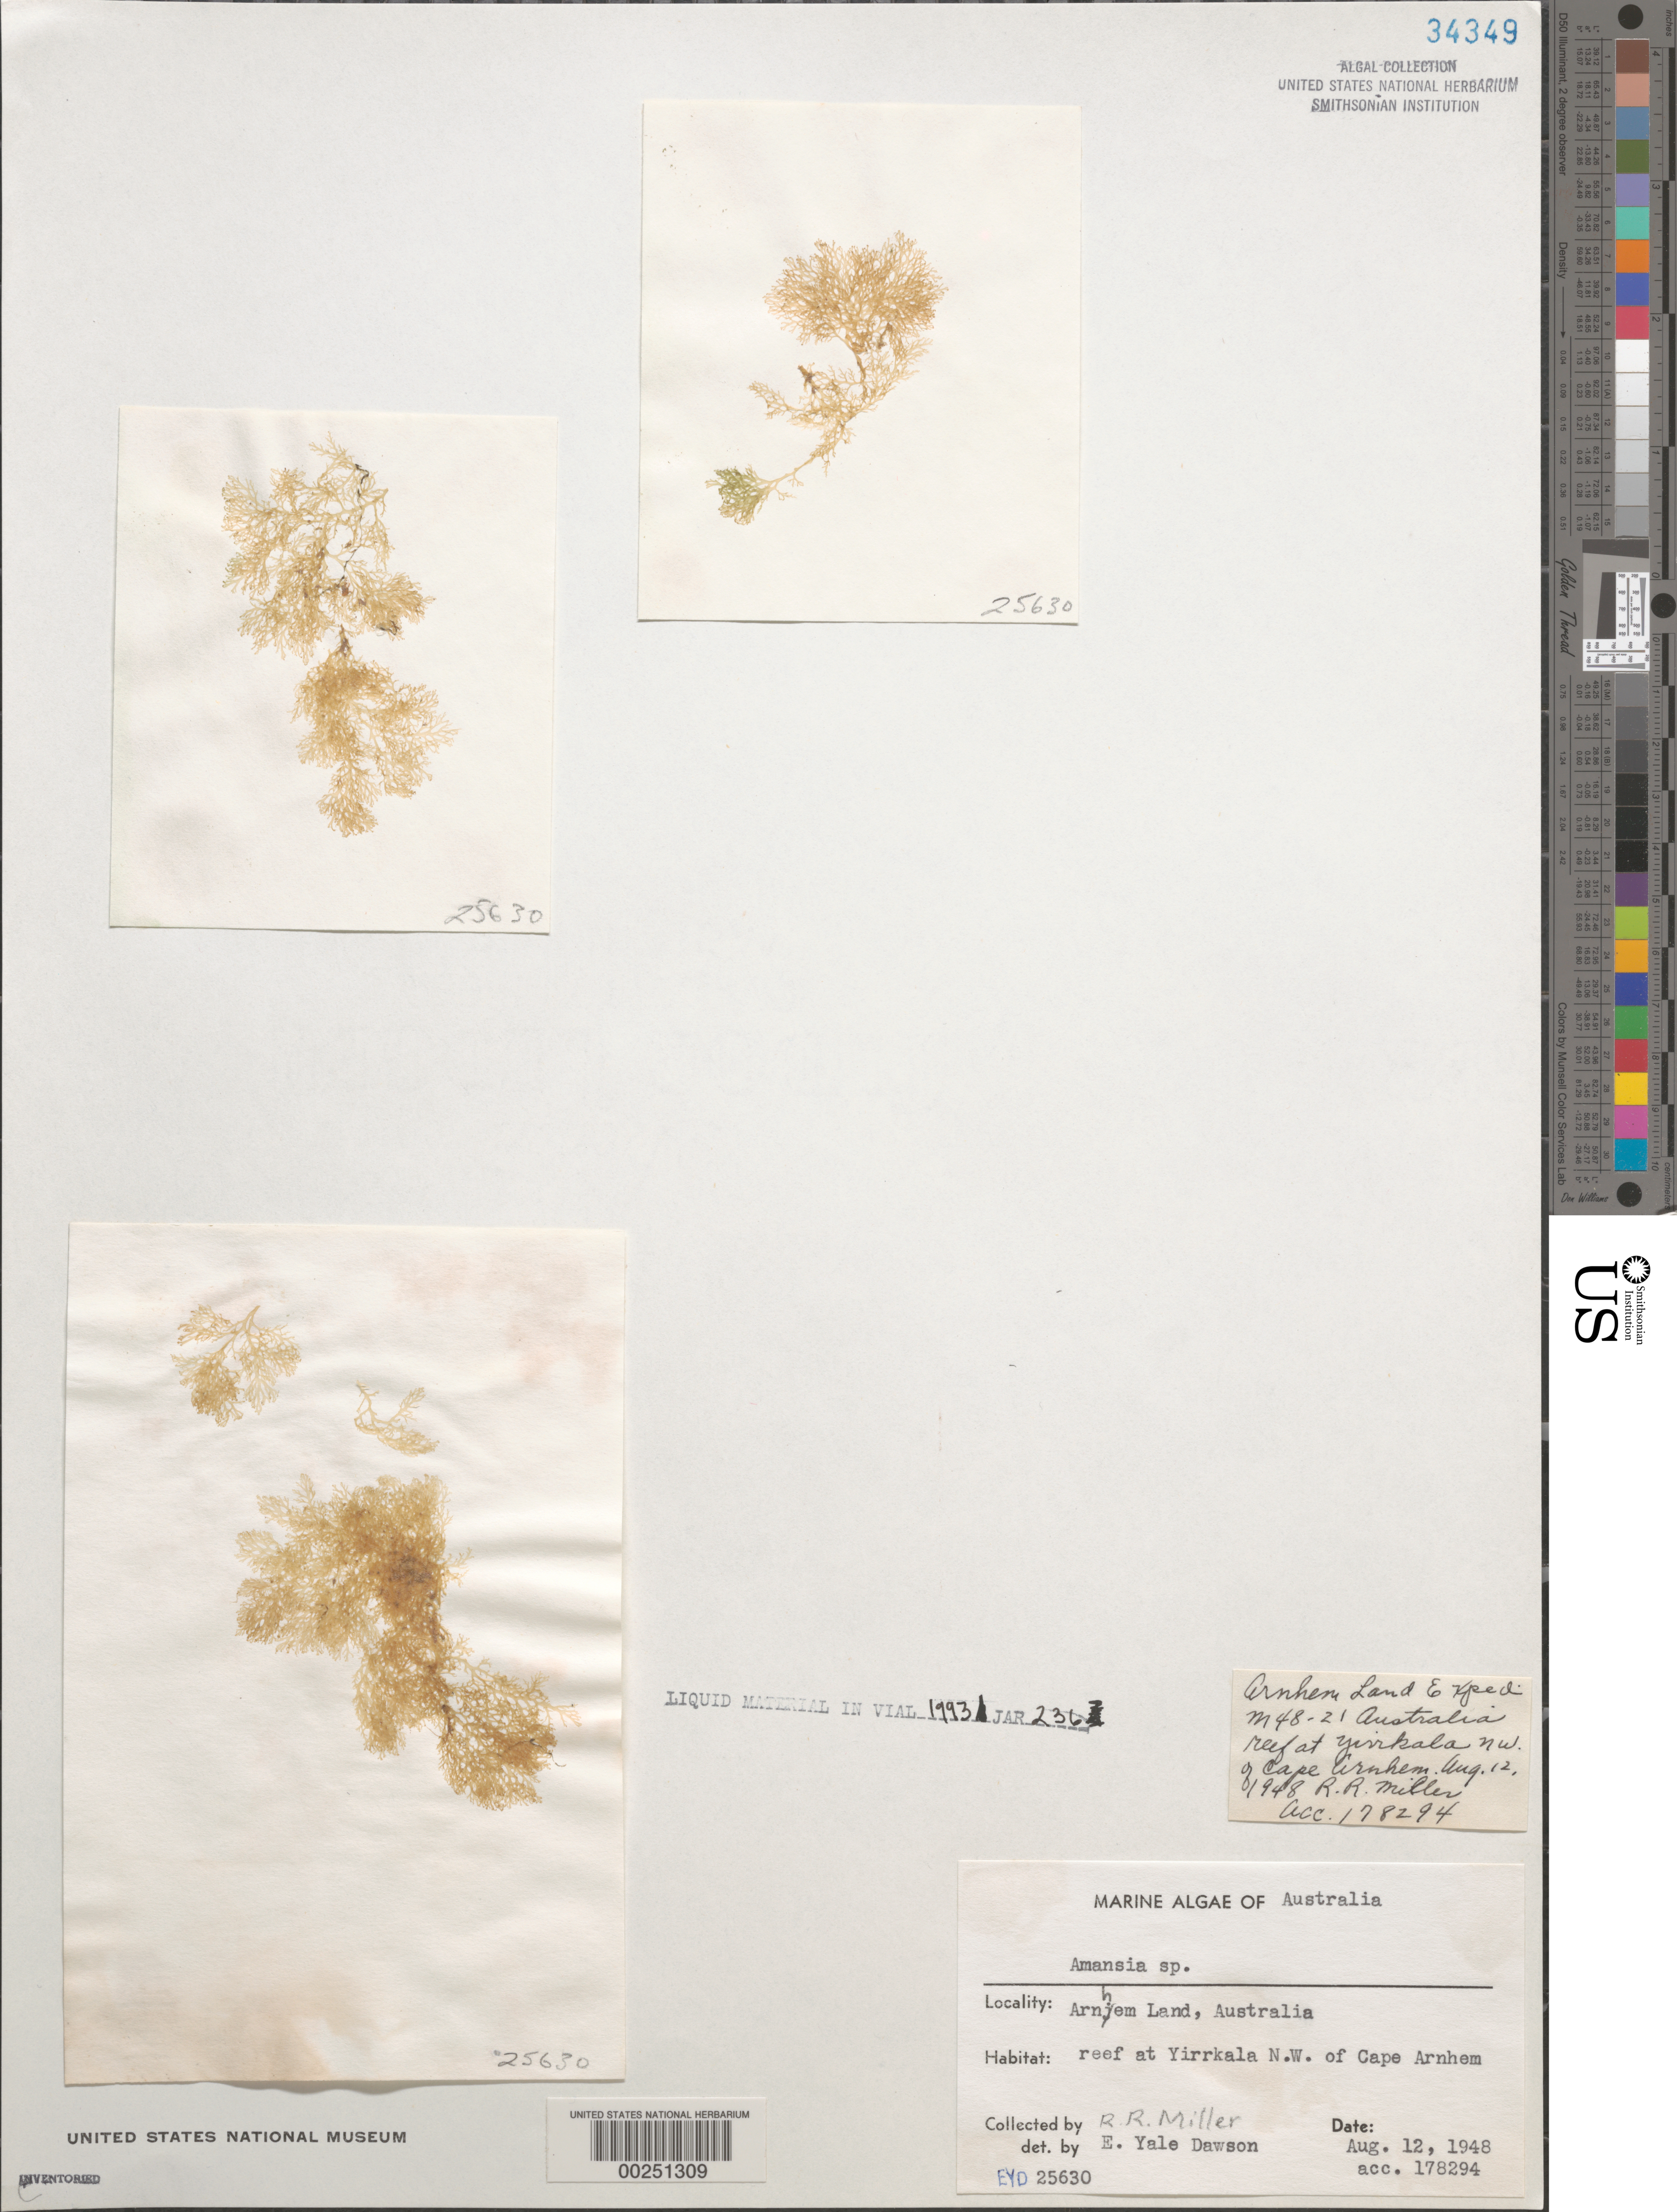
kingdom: Plantae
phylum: Rhodophyta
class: Florideophyceae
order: Ceramiales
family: Rhodomelaceae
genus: Amansia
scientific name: Amansia sp.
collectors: R. R. Miller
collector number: EYD 25630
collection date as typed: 12 Aug 1948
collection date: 1948-08-12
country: Australia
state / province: Northern Territory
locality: Yirrkala, northwest of cape arnhem, arnhem land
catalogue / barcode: US 34349